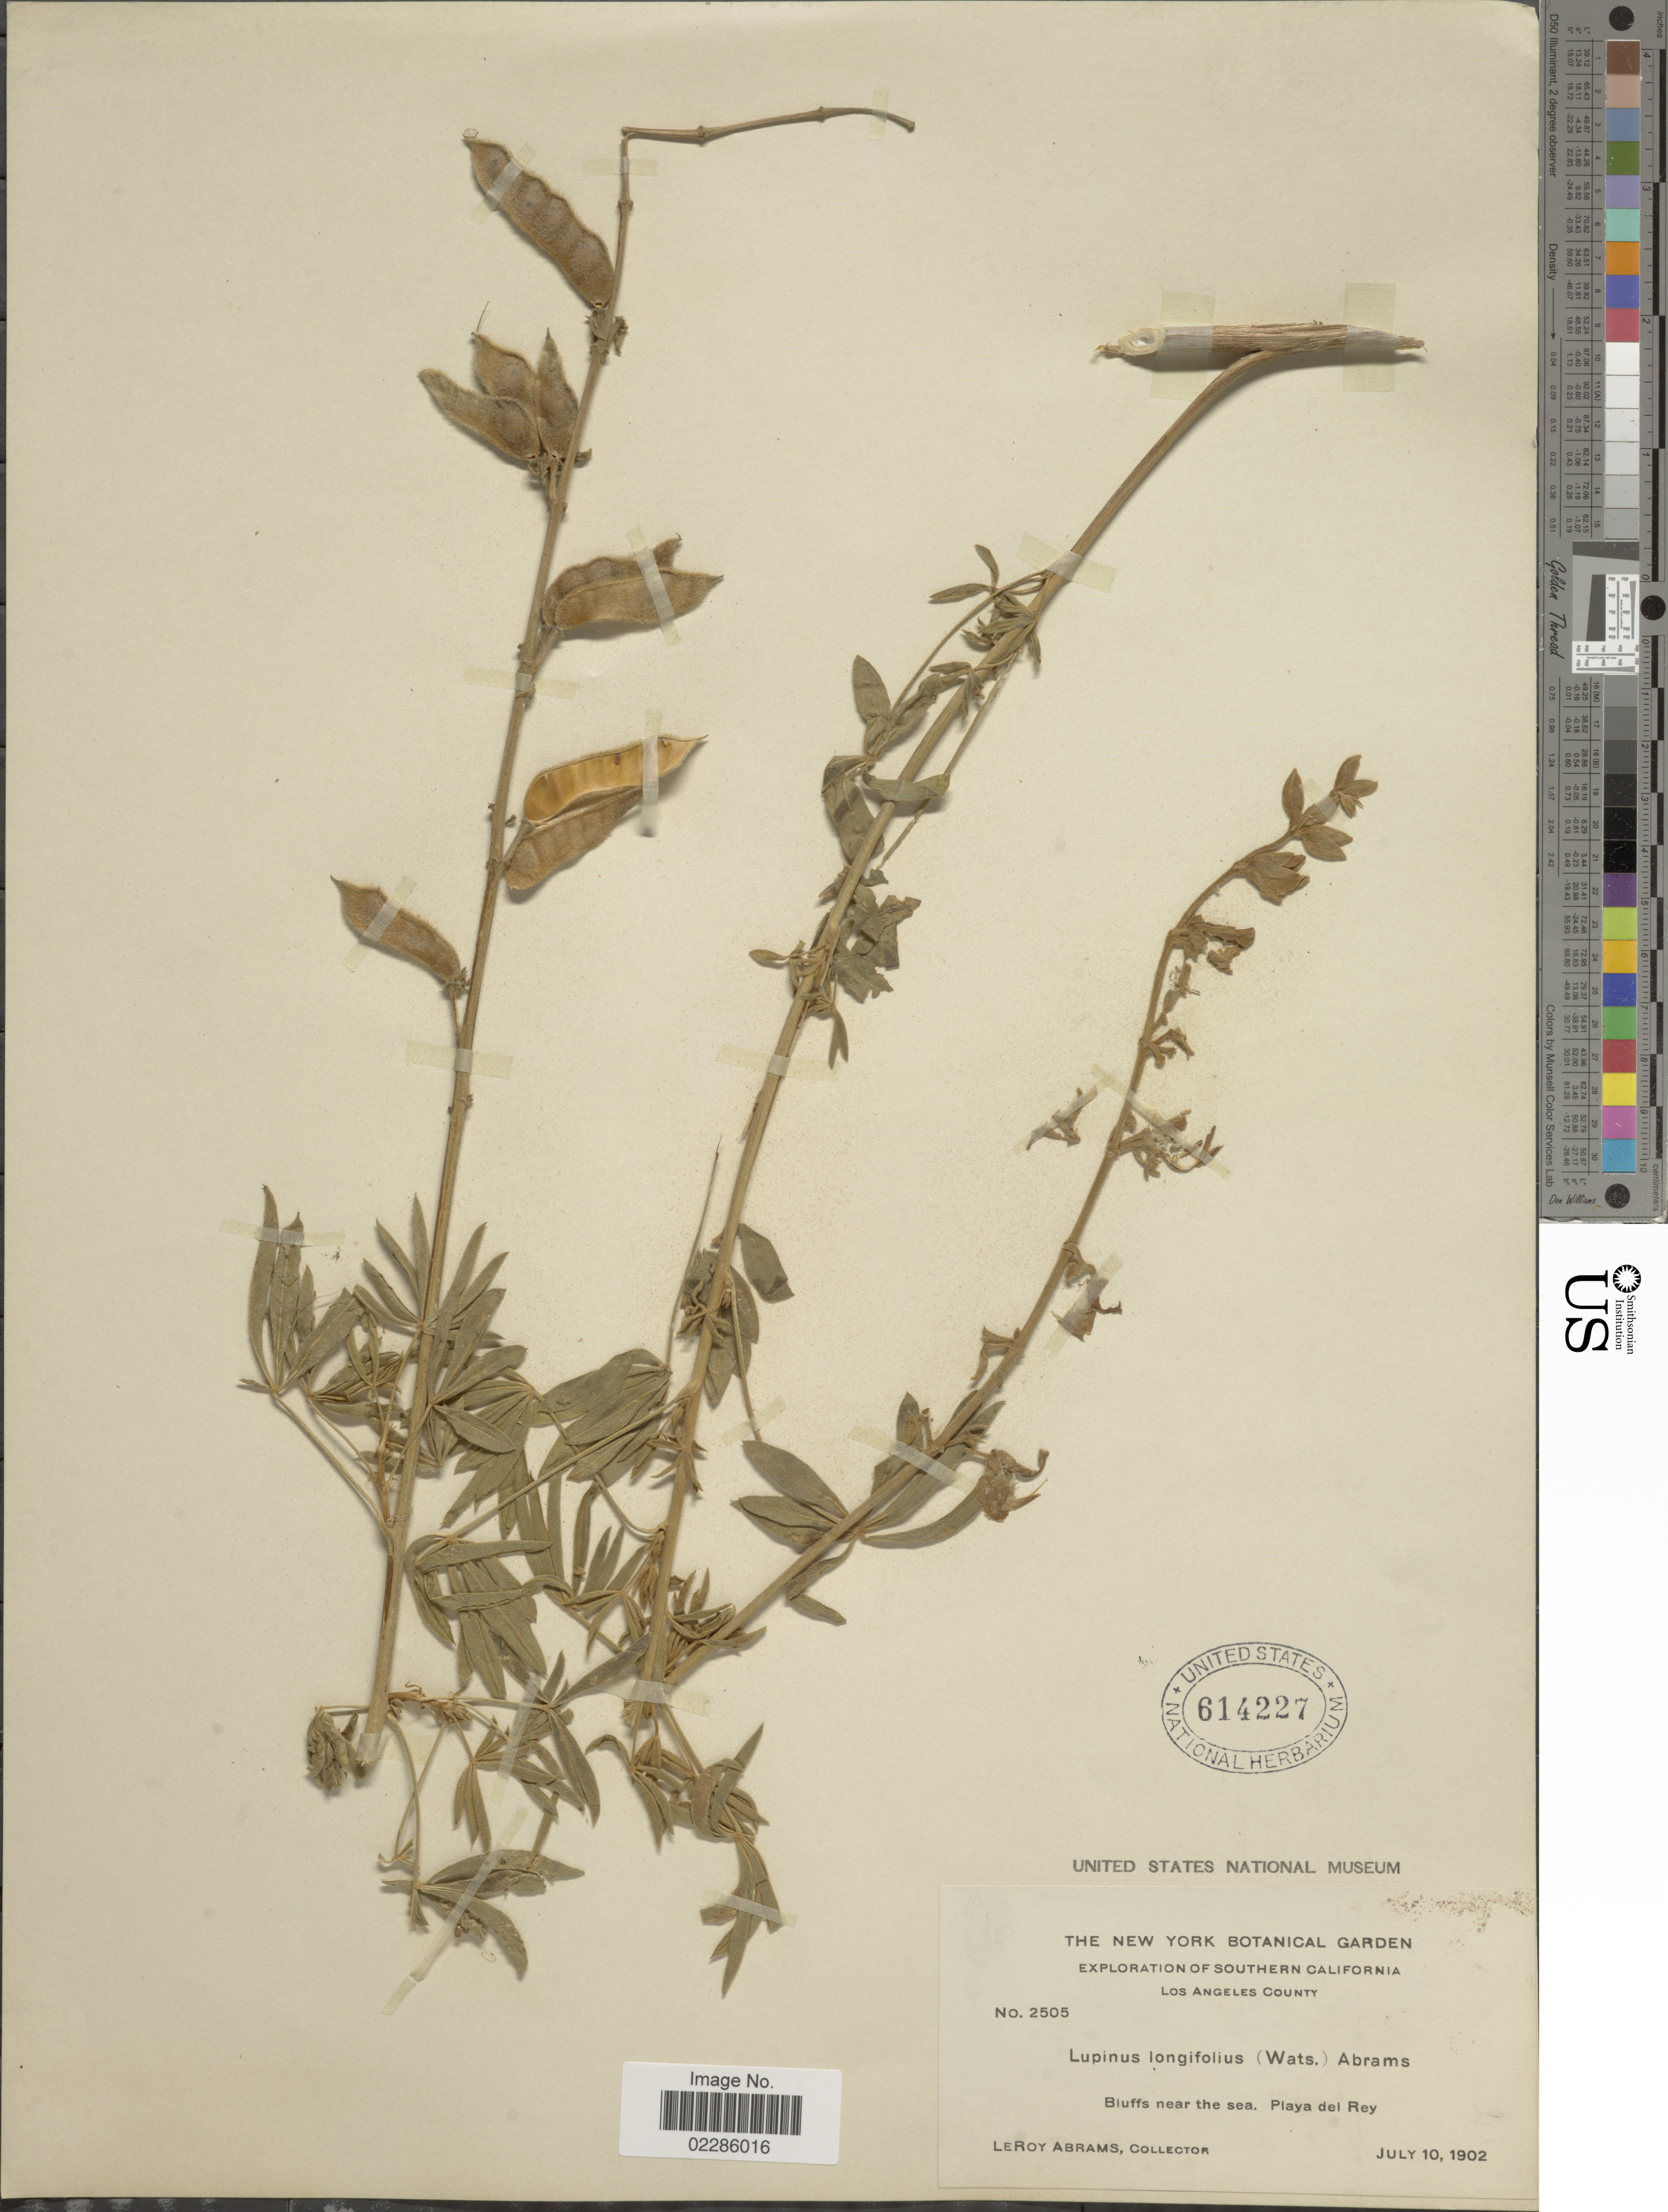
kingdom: Plantae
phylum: Tracheophyta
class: Magnoliopsida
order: Fabales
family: Fabaceae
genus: Lupinus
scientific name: Lupinus longifolius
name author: (S. Watson) Abrams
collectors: L. Abrams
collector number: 2505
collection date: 1902-07-10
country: United States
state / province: California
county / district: Los Angeles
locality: Southern California, Los Angeles County, Bluffs near the sea. Playa del Rey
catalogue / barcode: US 614227